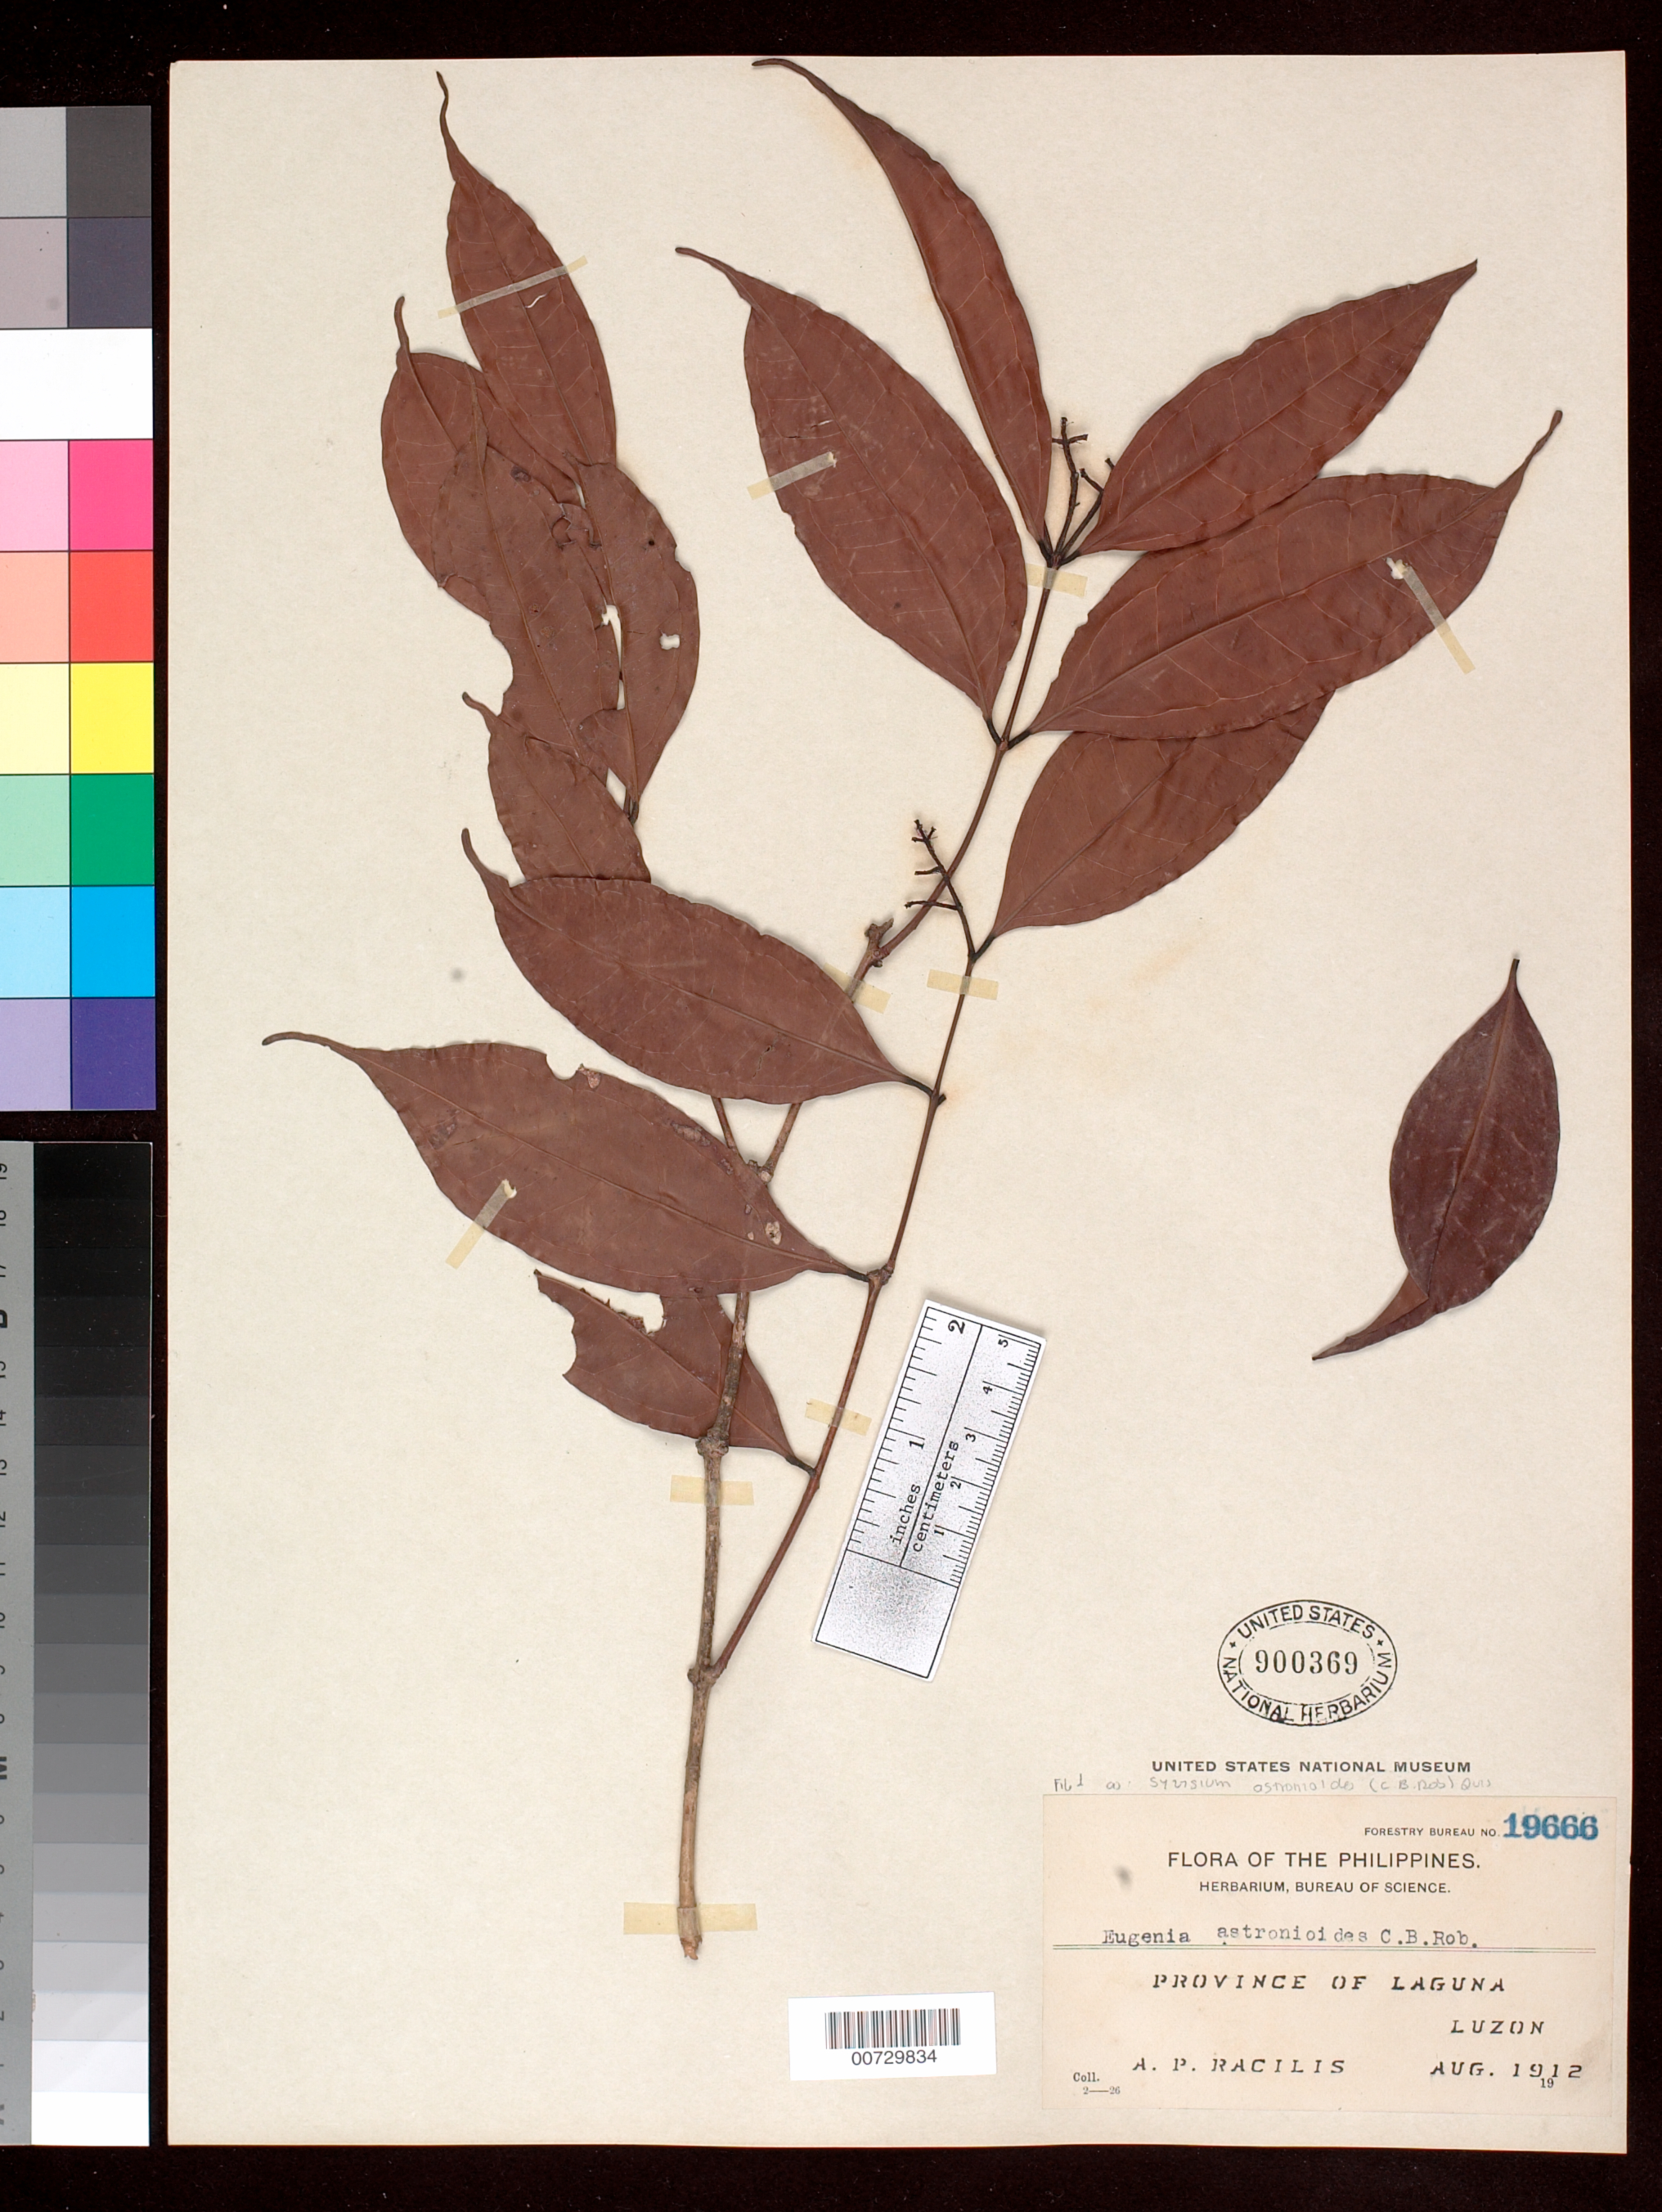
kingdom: Plantae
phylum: Tracheophyta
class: Magnoliopsida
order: Myrtales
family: Myrtaceae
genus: Syzygium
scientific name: Syzygium astronioides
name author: (C.B. Rob.) Merr.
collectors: A. Racilis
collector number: For.Bur. 19666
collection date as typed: Aug 1912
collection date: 1912-08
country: Philippines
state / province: Calabarzon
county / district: Laguna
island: Luzon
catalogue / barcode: US 900369